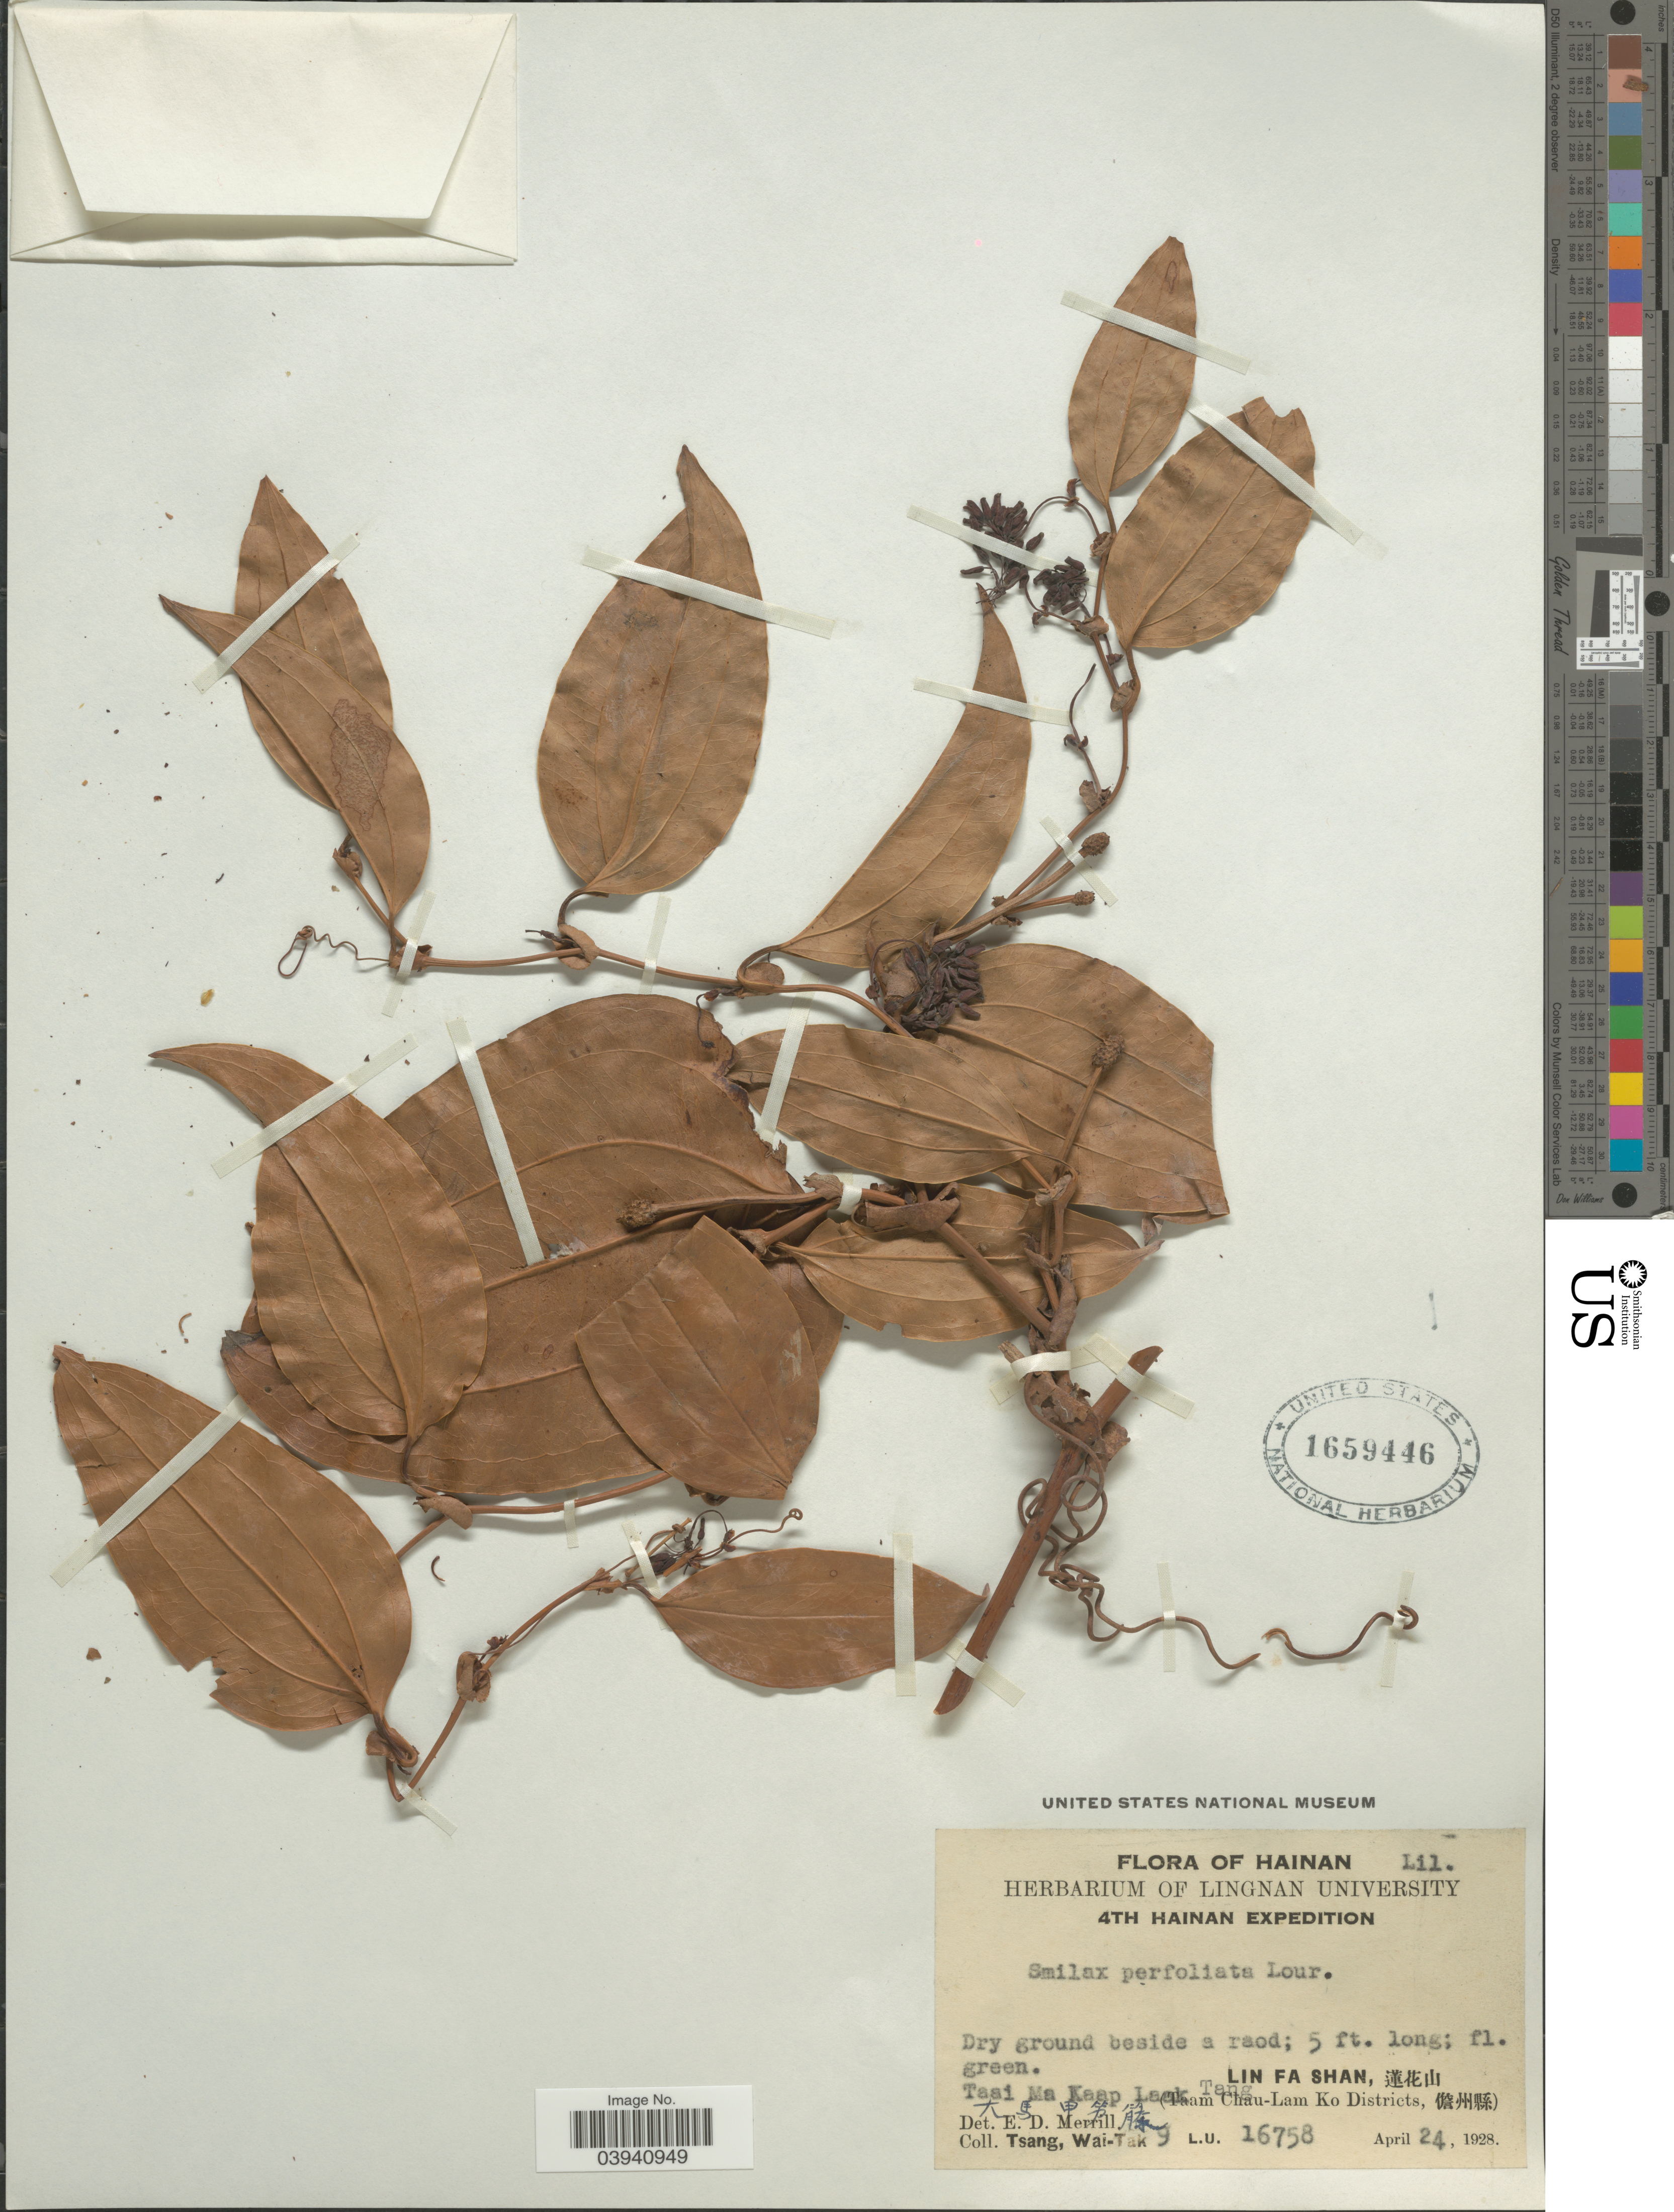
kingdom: Plantae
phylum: Tracheophyta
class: Liliopsida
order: Liliales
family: Smilacaceae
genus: Smilax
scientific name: Smilax perfoliata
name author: Lour.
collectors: W. T. Tsang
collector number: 9L.U.16758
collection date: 1928-04-24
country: China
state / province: Hainan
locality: Lin Fa Shan, X. (Taam Chau-Lam Ko Districts, X).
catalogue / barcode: US 1659446